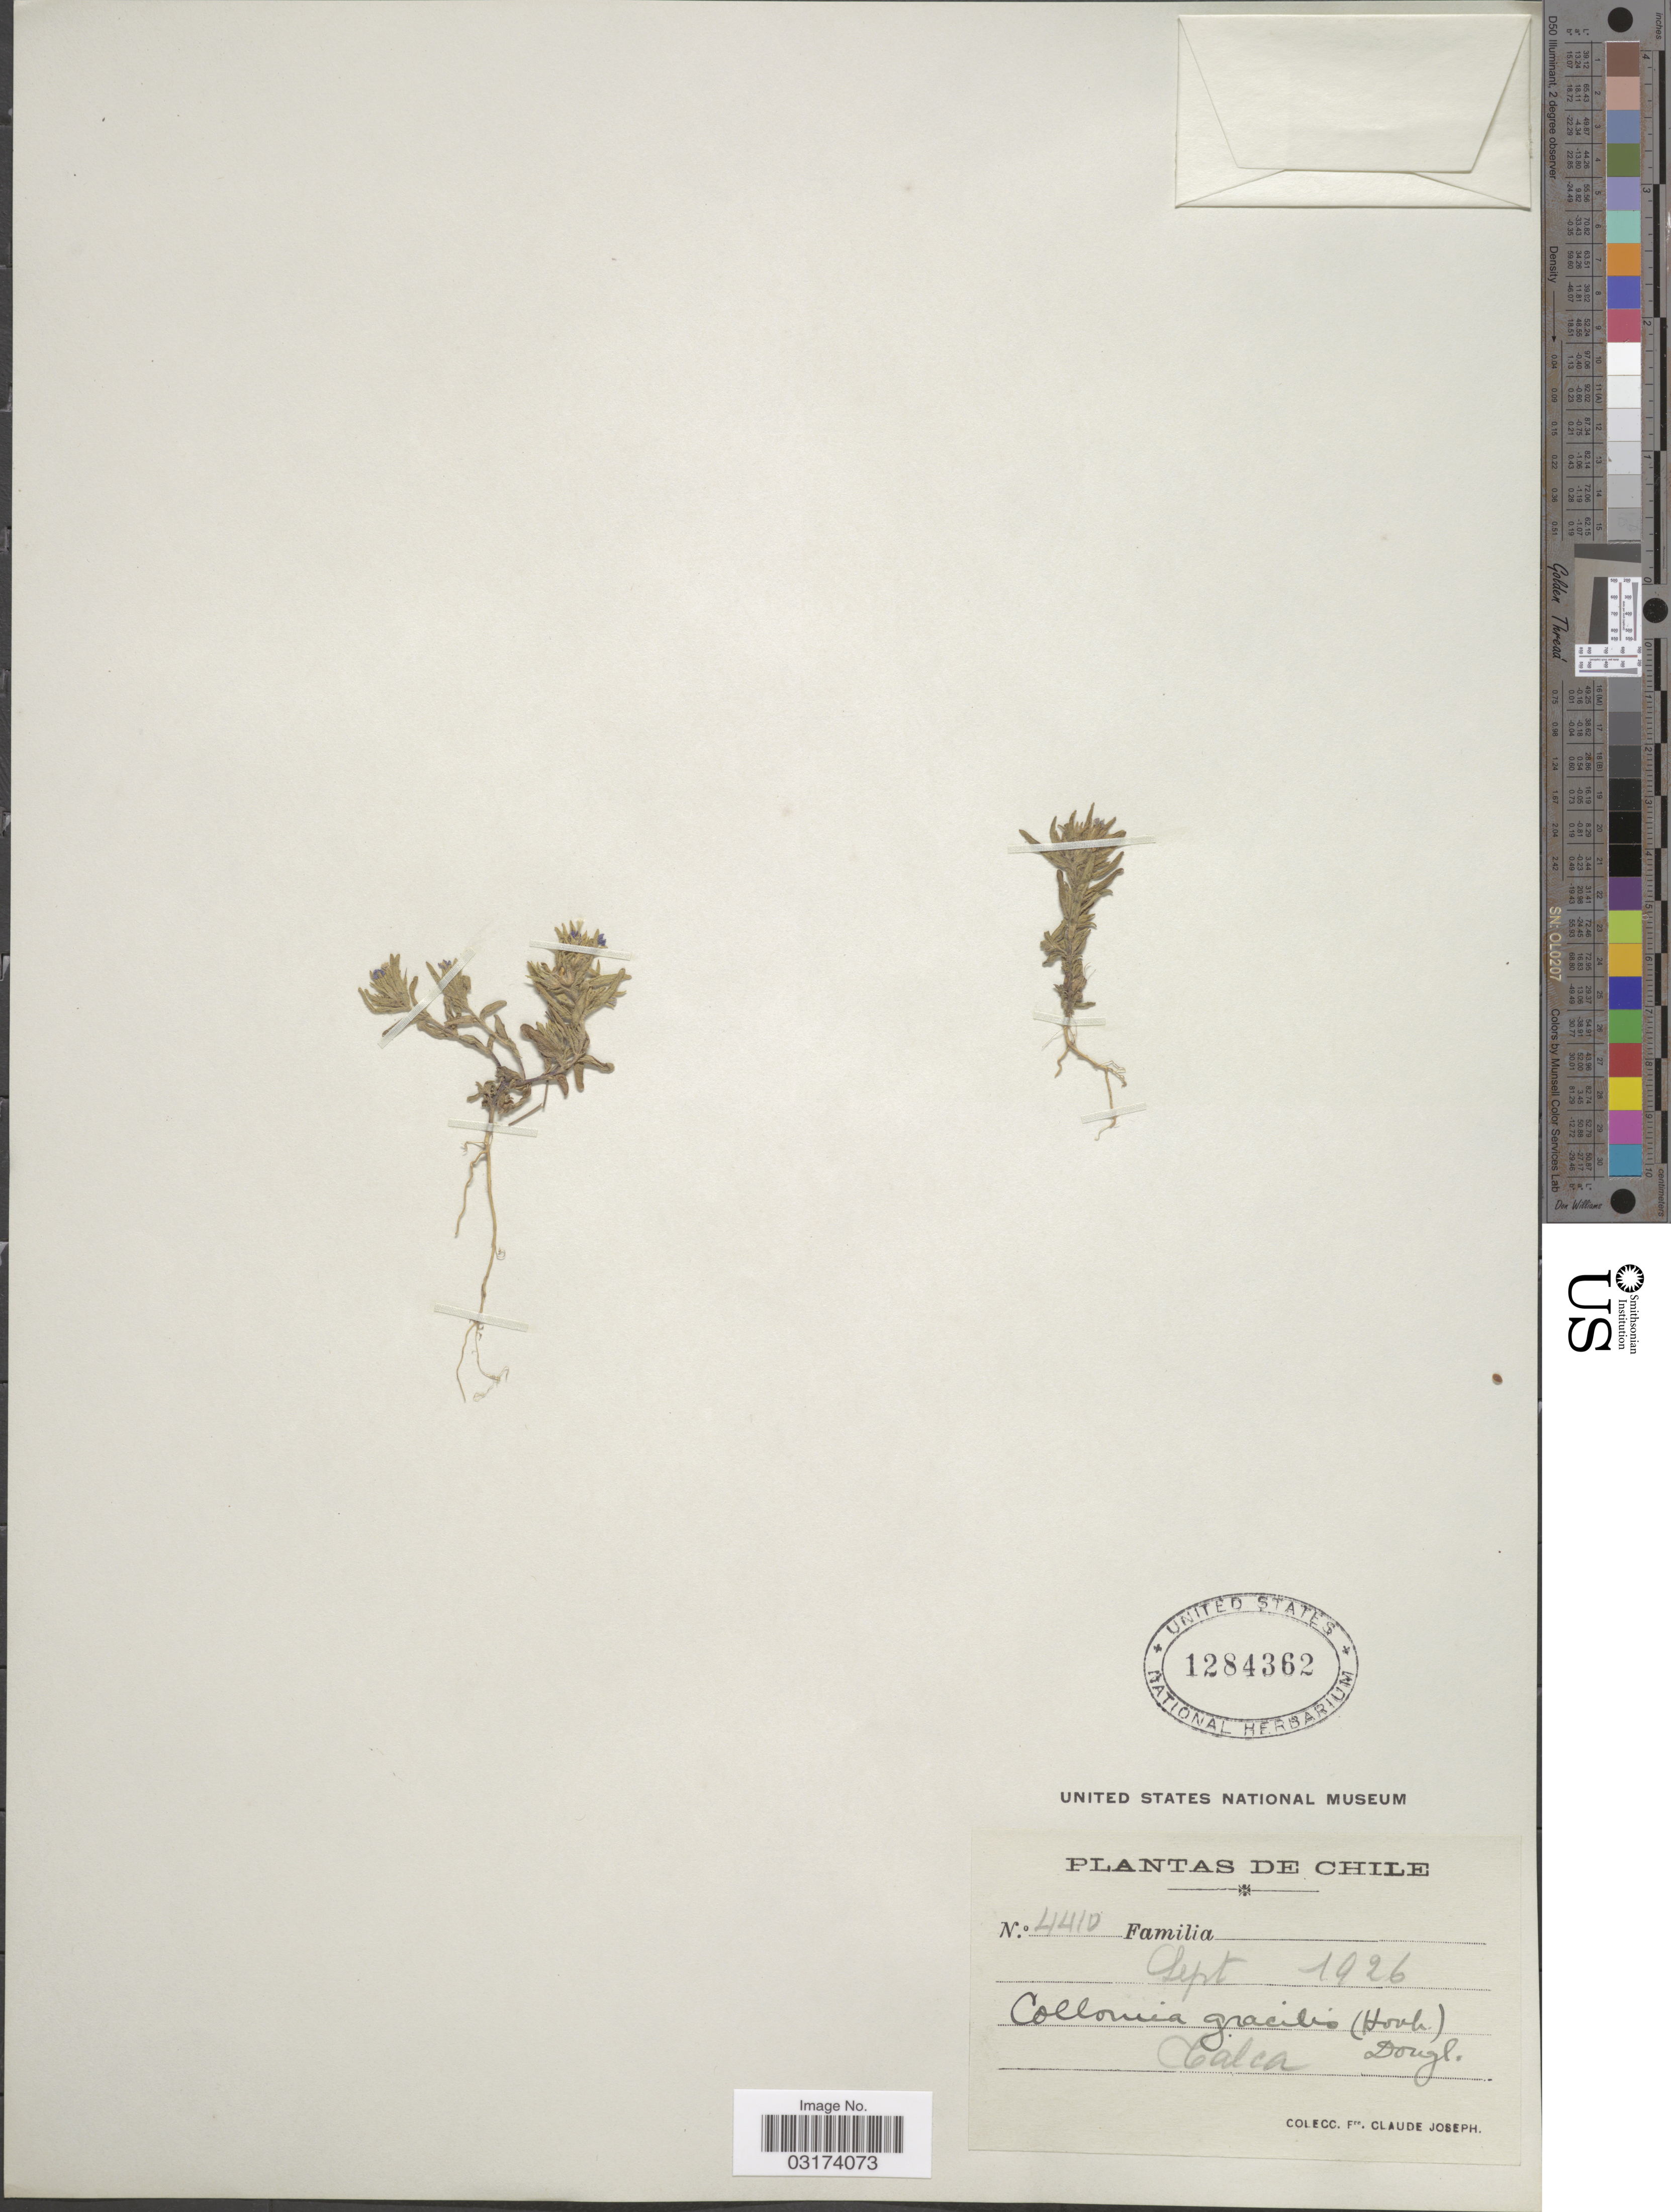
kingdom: Plantae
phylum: Tracheophyta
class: Magnoliopsida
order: Ericales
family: Polemoniaceae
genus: Microsteris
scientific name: Microsteris gracilis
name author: (Hook.) Greene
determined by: (US) Smithsonian Institution - National Museum of Natural History - Department of Botany (UNITED STATES)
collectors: Frere Claude Joseph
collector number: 4410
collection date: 1926-09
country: Chile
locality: Calca.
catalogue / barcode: US 1284362